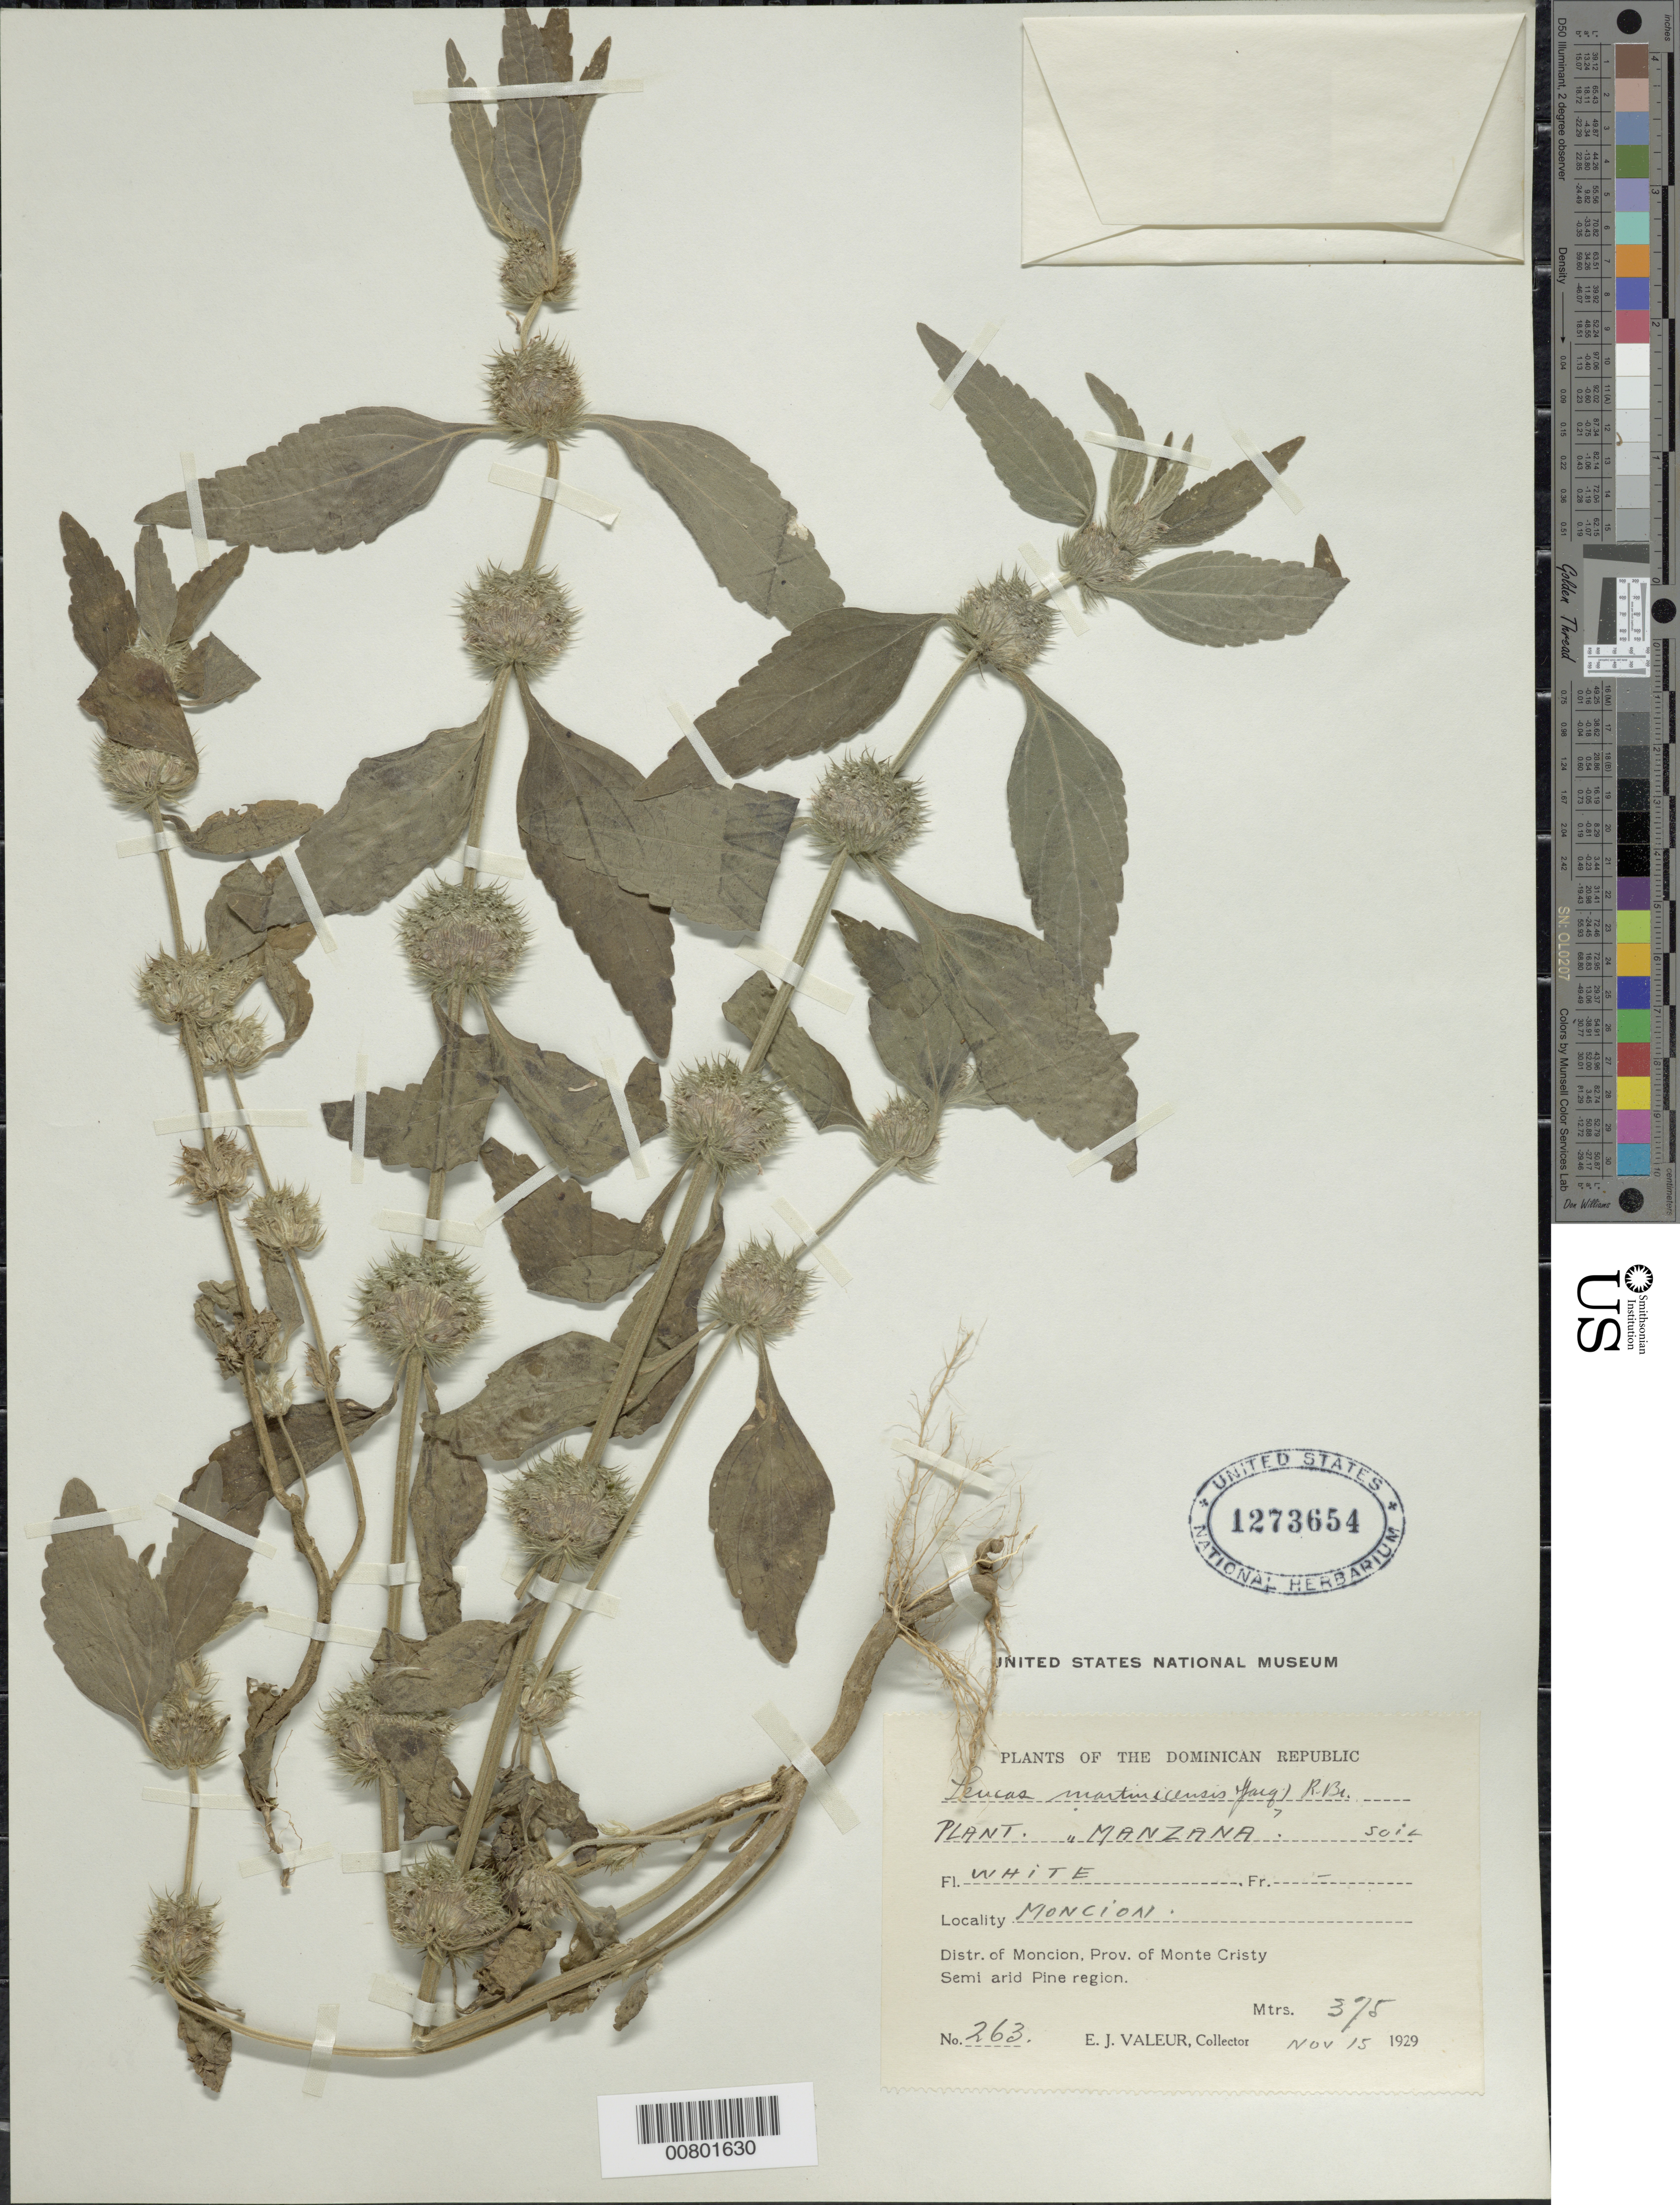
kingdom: Plantae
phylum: Tracheophyta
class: Magnoliopsida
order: Lamiales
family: Lamiaceae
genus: Leucas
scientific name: Leucas martinicensis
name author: (Jacq.) R. Br.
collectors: E. Valeur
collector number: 263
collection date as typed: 15 Nov 1929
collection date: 1929-11-15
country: Dominican Republic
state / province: Monte Cristi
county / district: Monción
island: Hispaniola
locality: Moncion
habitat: Semi arid pine region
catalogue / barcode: US 1273654